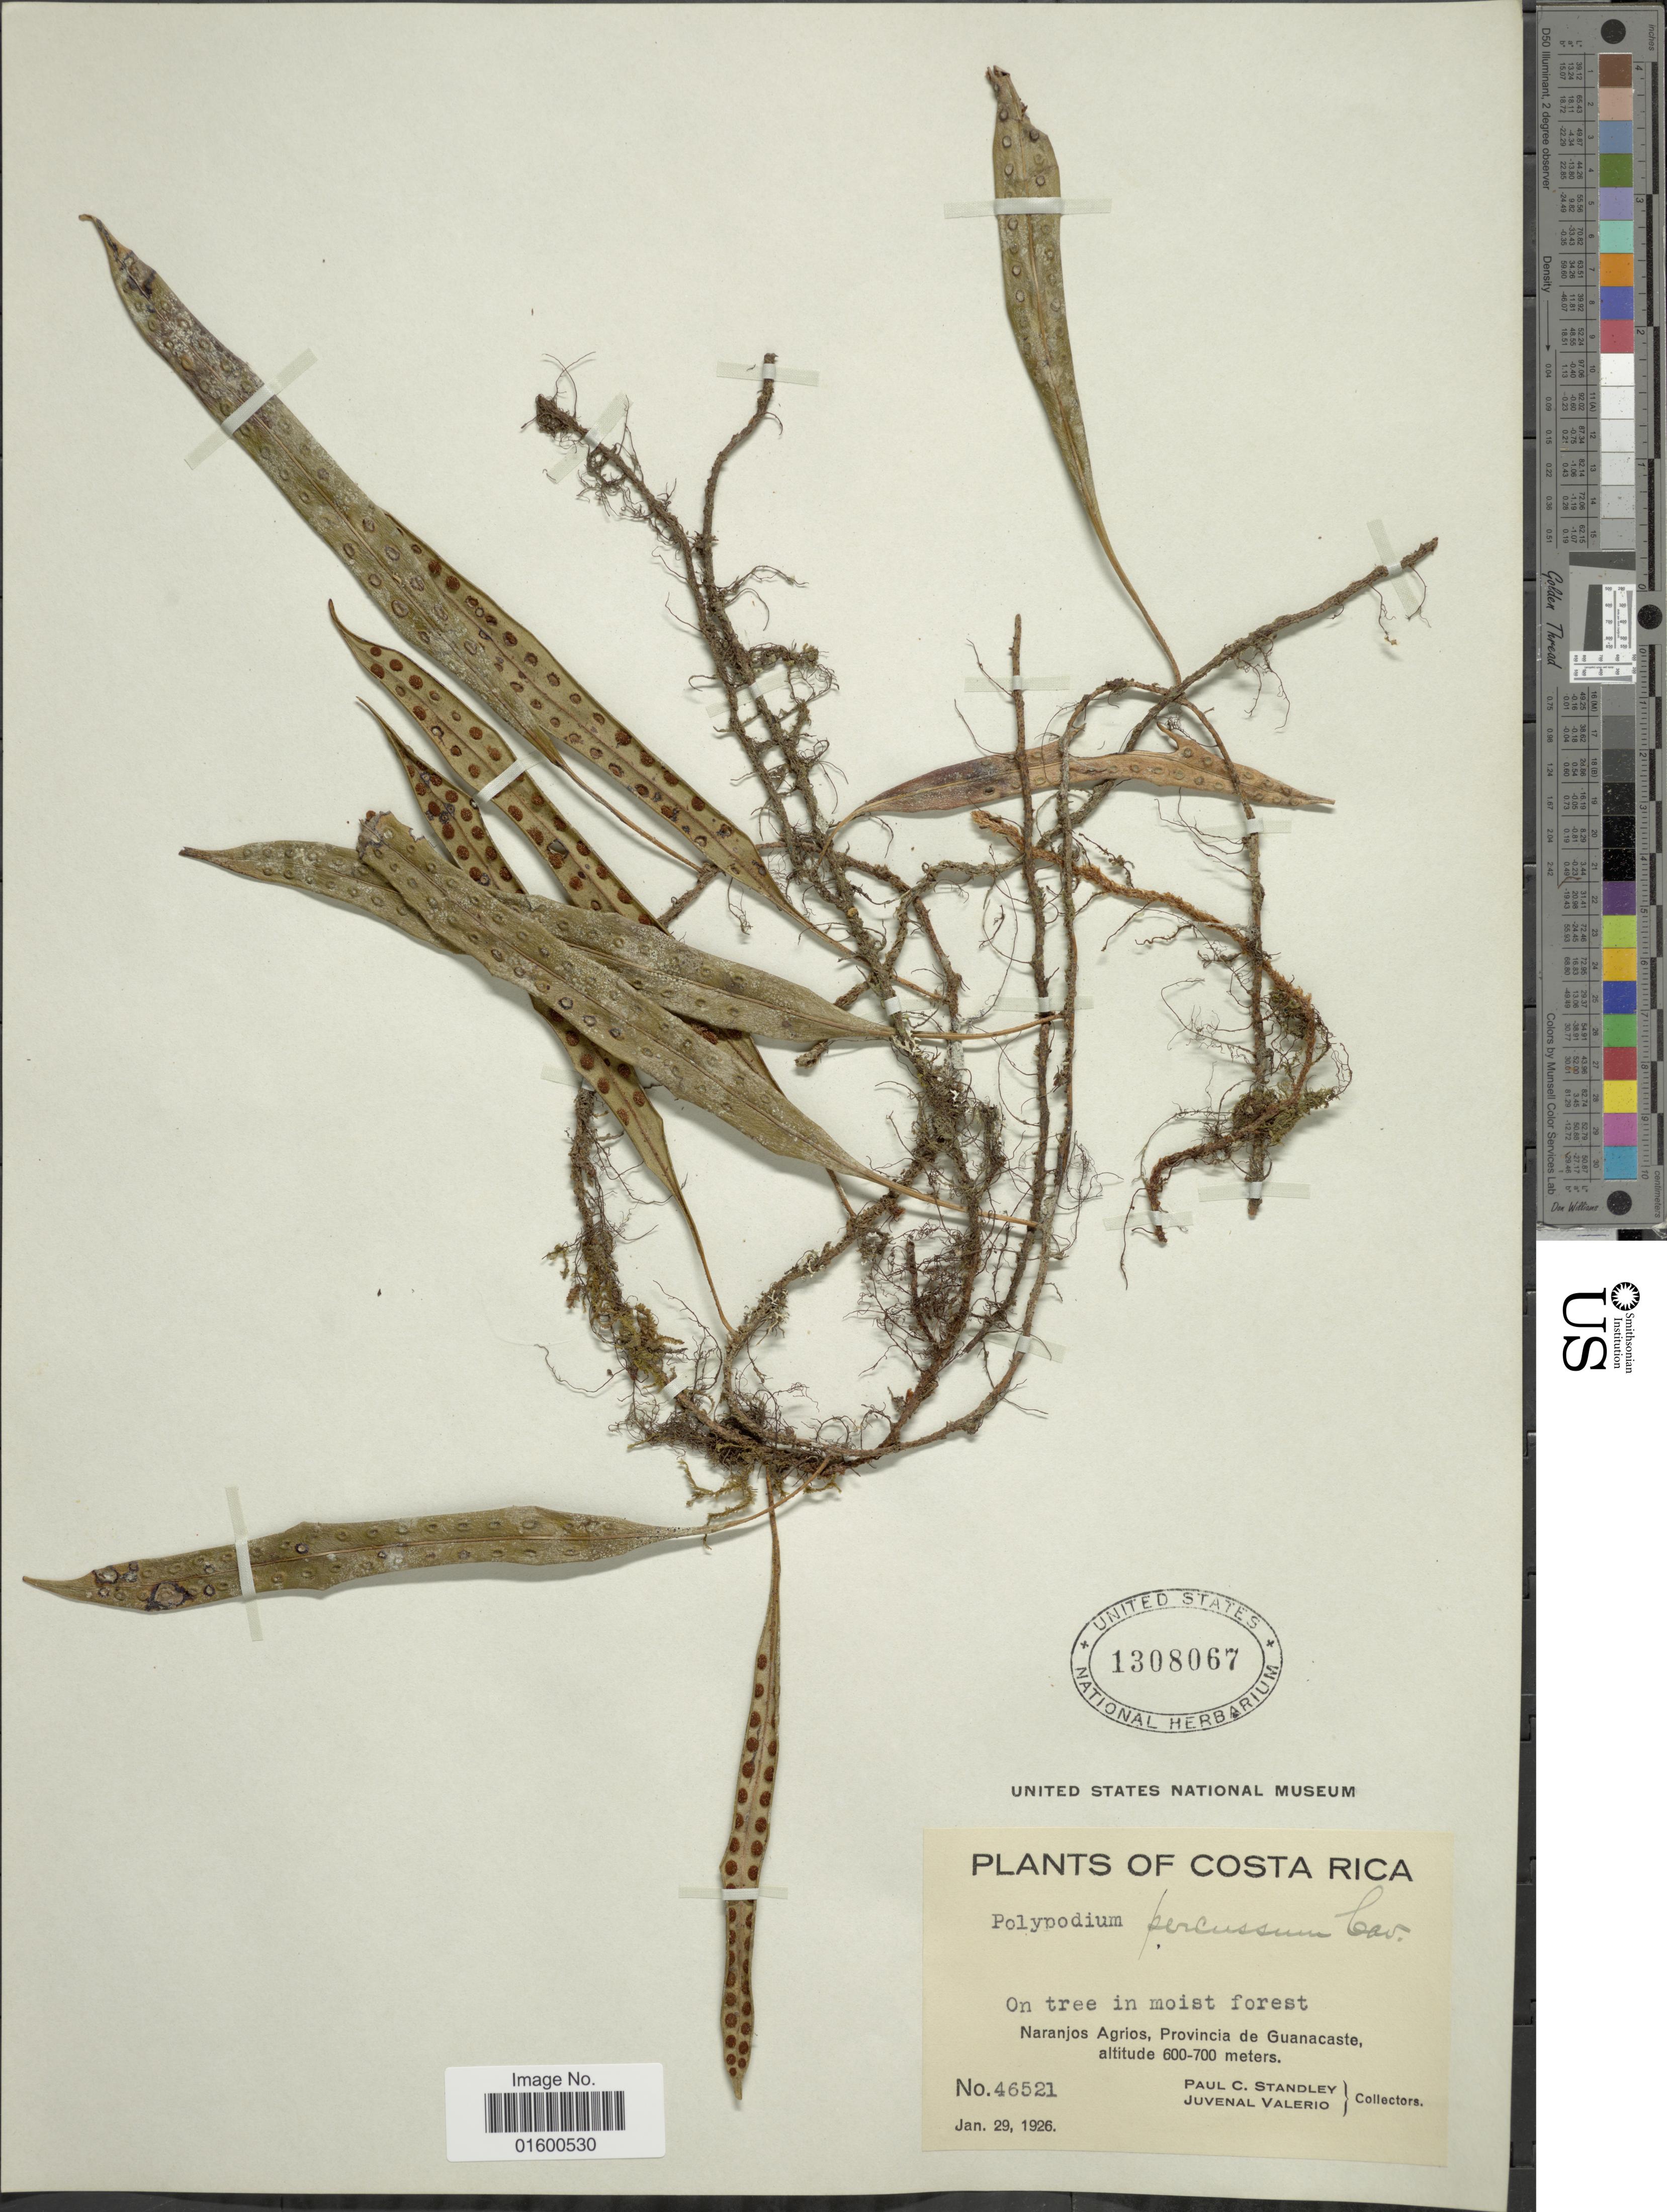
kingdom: Plantae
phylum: Tracheophyta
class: Polypodiopsida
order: Polypodiales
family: Polypodiaceae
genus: Microgramma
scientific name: Microgramma percussa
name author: (Cav.) de la Sota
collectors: P. C. Standley & J. Valerio R.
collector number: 46521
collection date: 1926-01-29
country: Costa Rica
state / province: Guanacaste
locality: Naranjos Agrios, Provincia de Guanacaste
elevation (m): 600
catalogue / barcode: US 1308067